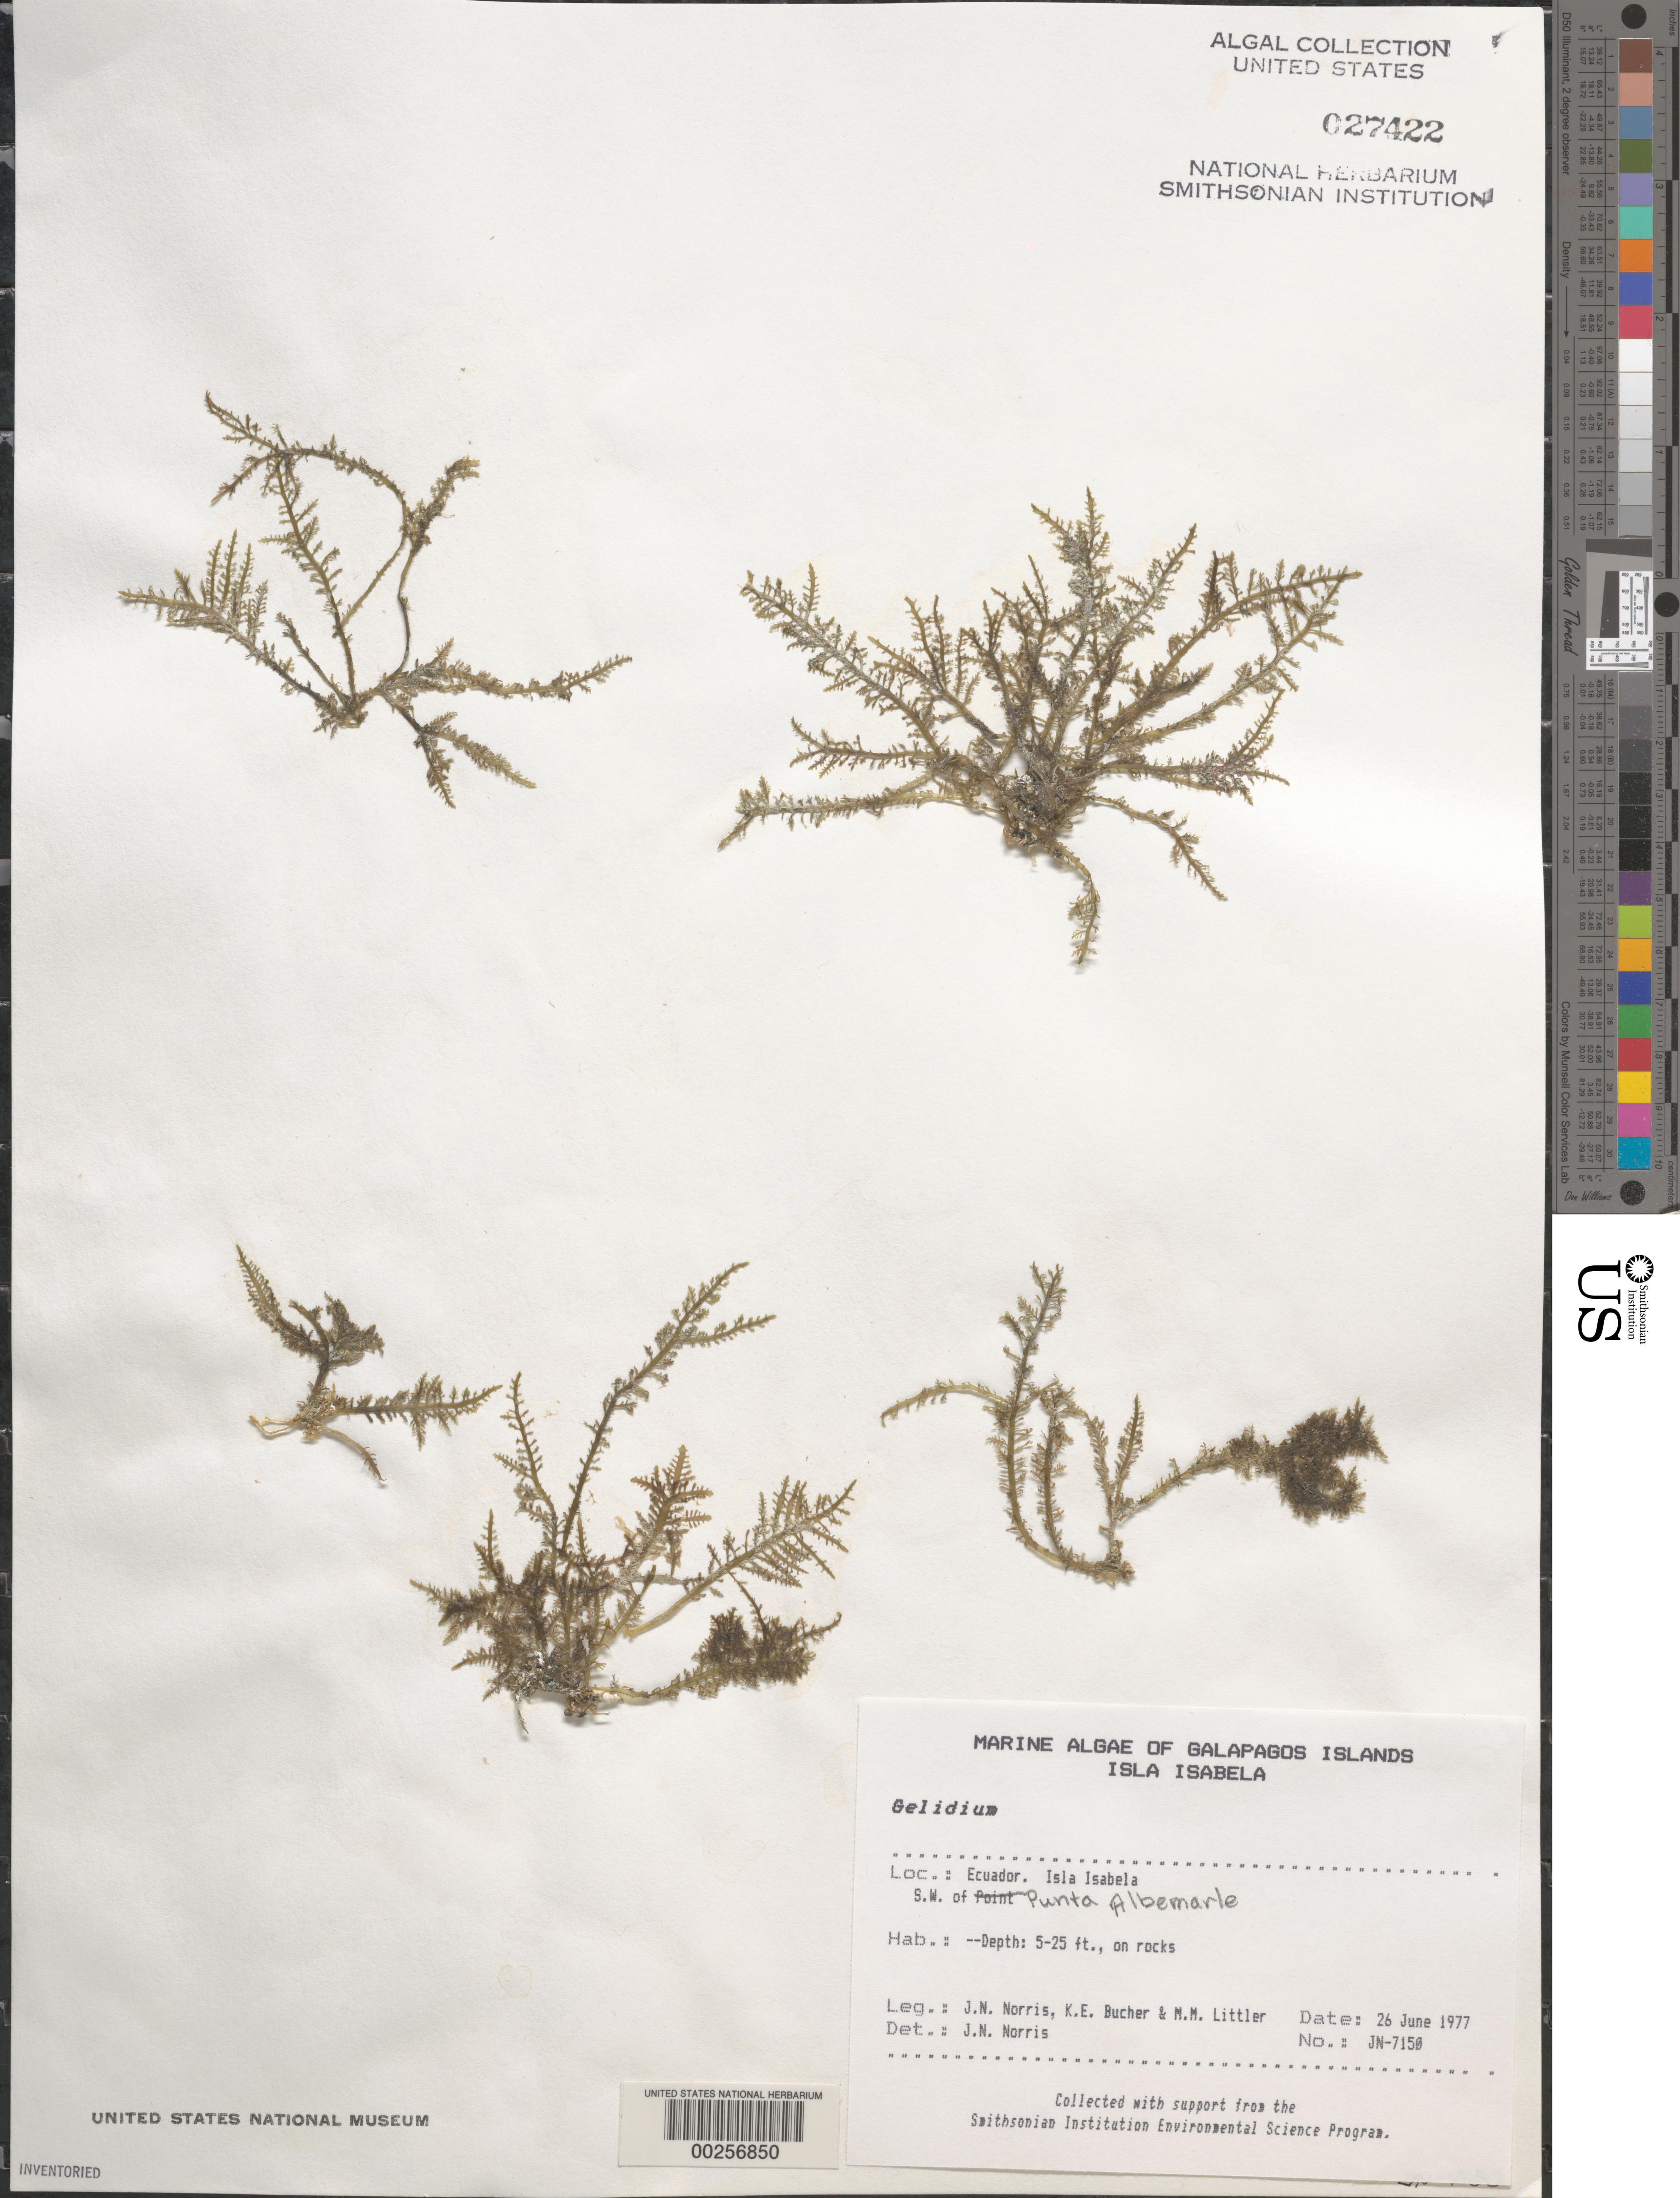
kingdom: Plantae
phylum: Rhodophyta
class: Florideophyceae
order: Nemaliales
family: Galaxauraceae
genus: Galaxaura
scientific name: Galaxaura marginata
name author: (J. Ellis & Sol.) J.V.Lamouroux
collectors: J. N. Norris, K. E. Bucher & M. M. Littler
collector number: JN-7150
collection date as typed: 26 Jun 1977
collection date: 1977-06-26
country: Ecuador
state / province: Colón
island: Isabela [Albemarle]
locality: Southwest of Punta Albemarle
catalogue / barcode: US 27422